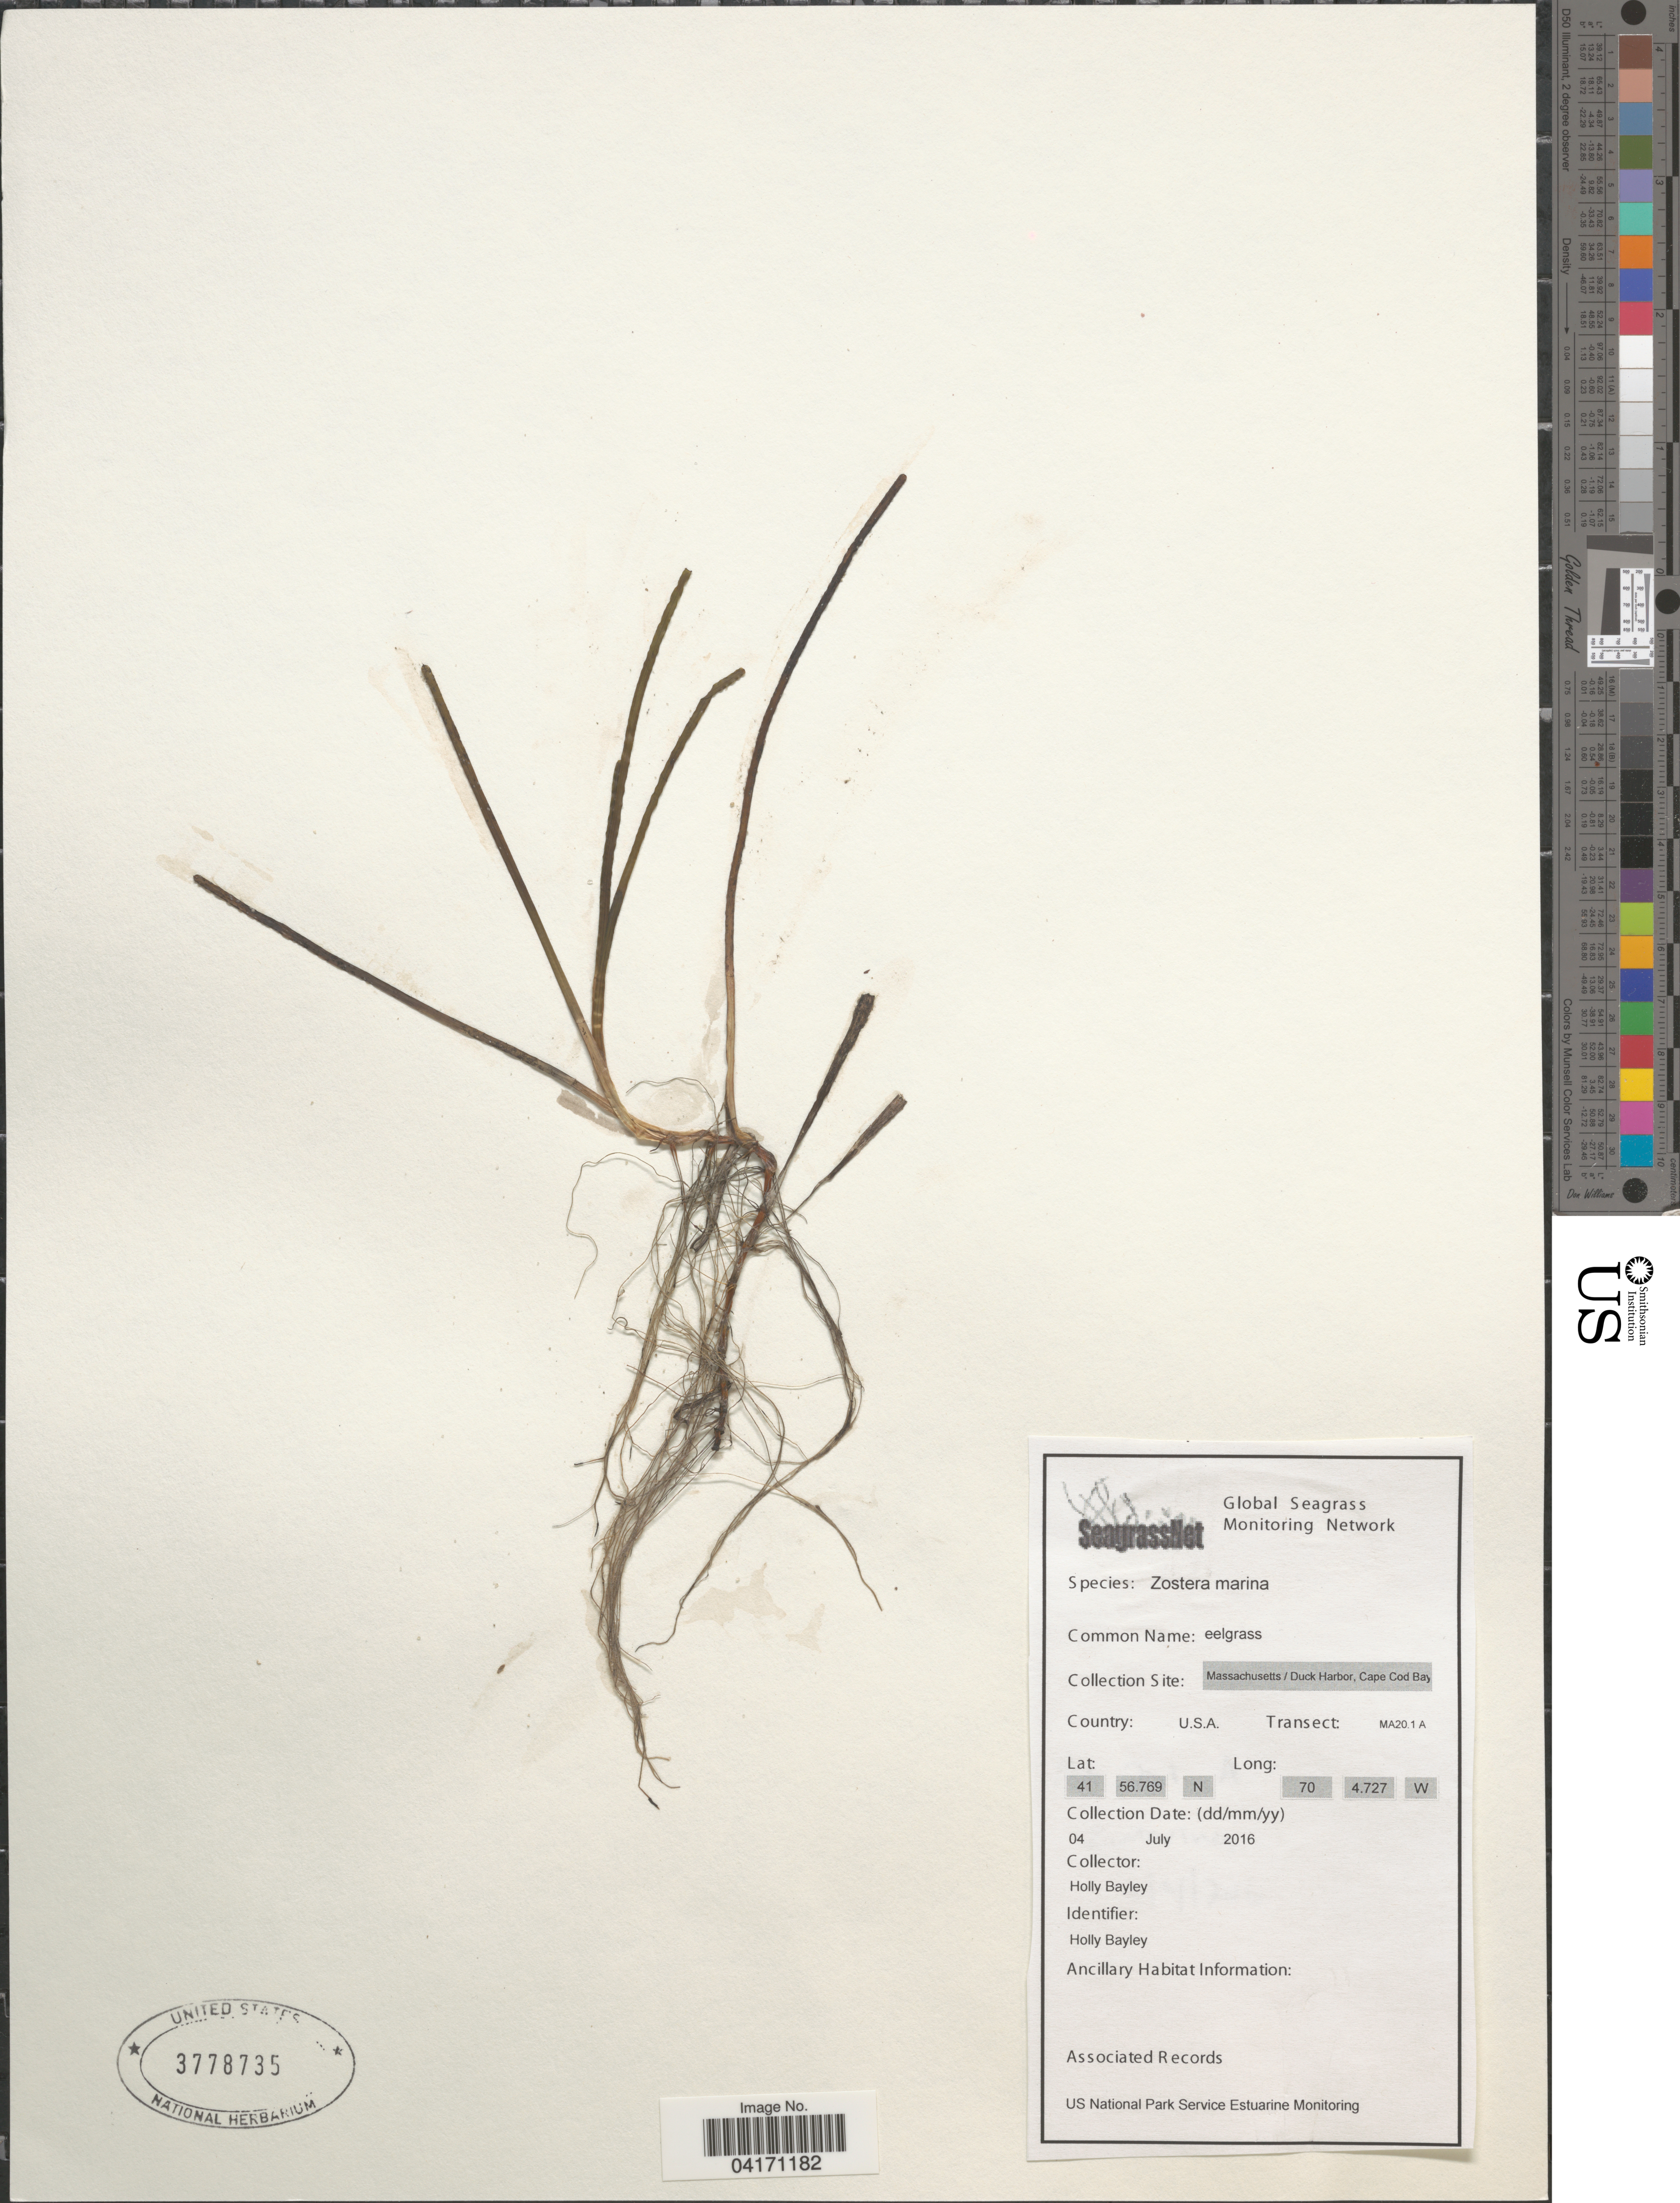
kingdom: Plantae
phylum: Tracheophyta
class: Liliopsida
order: Alismatales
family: Zosteraceae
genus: Zostera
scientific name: Zostera marina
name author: L.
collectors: H. Bayley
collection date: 2016-07-04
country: United States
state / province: Massachusetts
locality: Duck Harbor, Cape Cod Bay. Transect: MA20.1 A.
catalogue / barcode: US 3778735